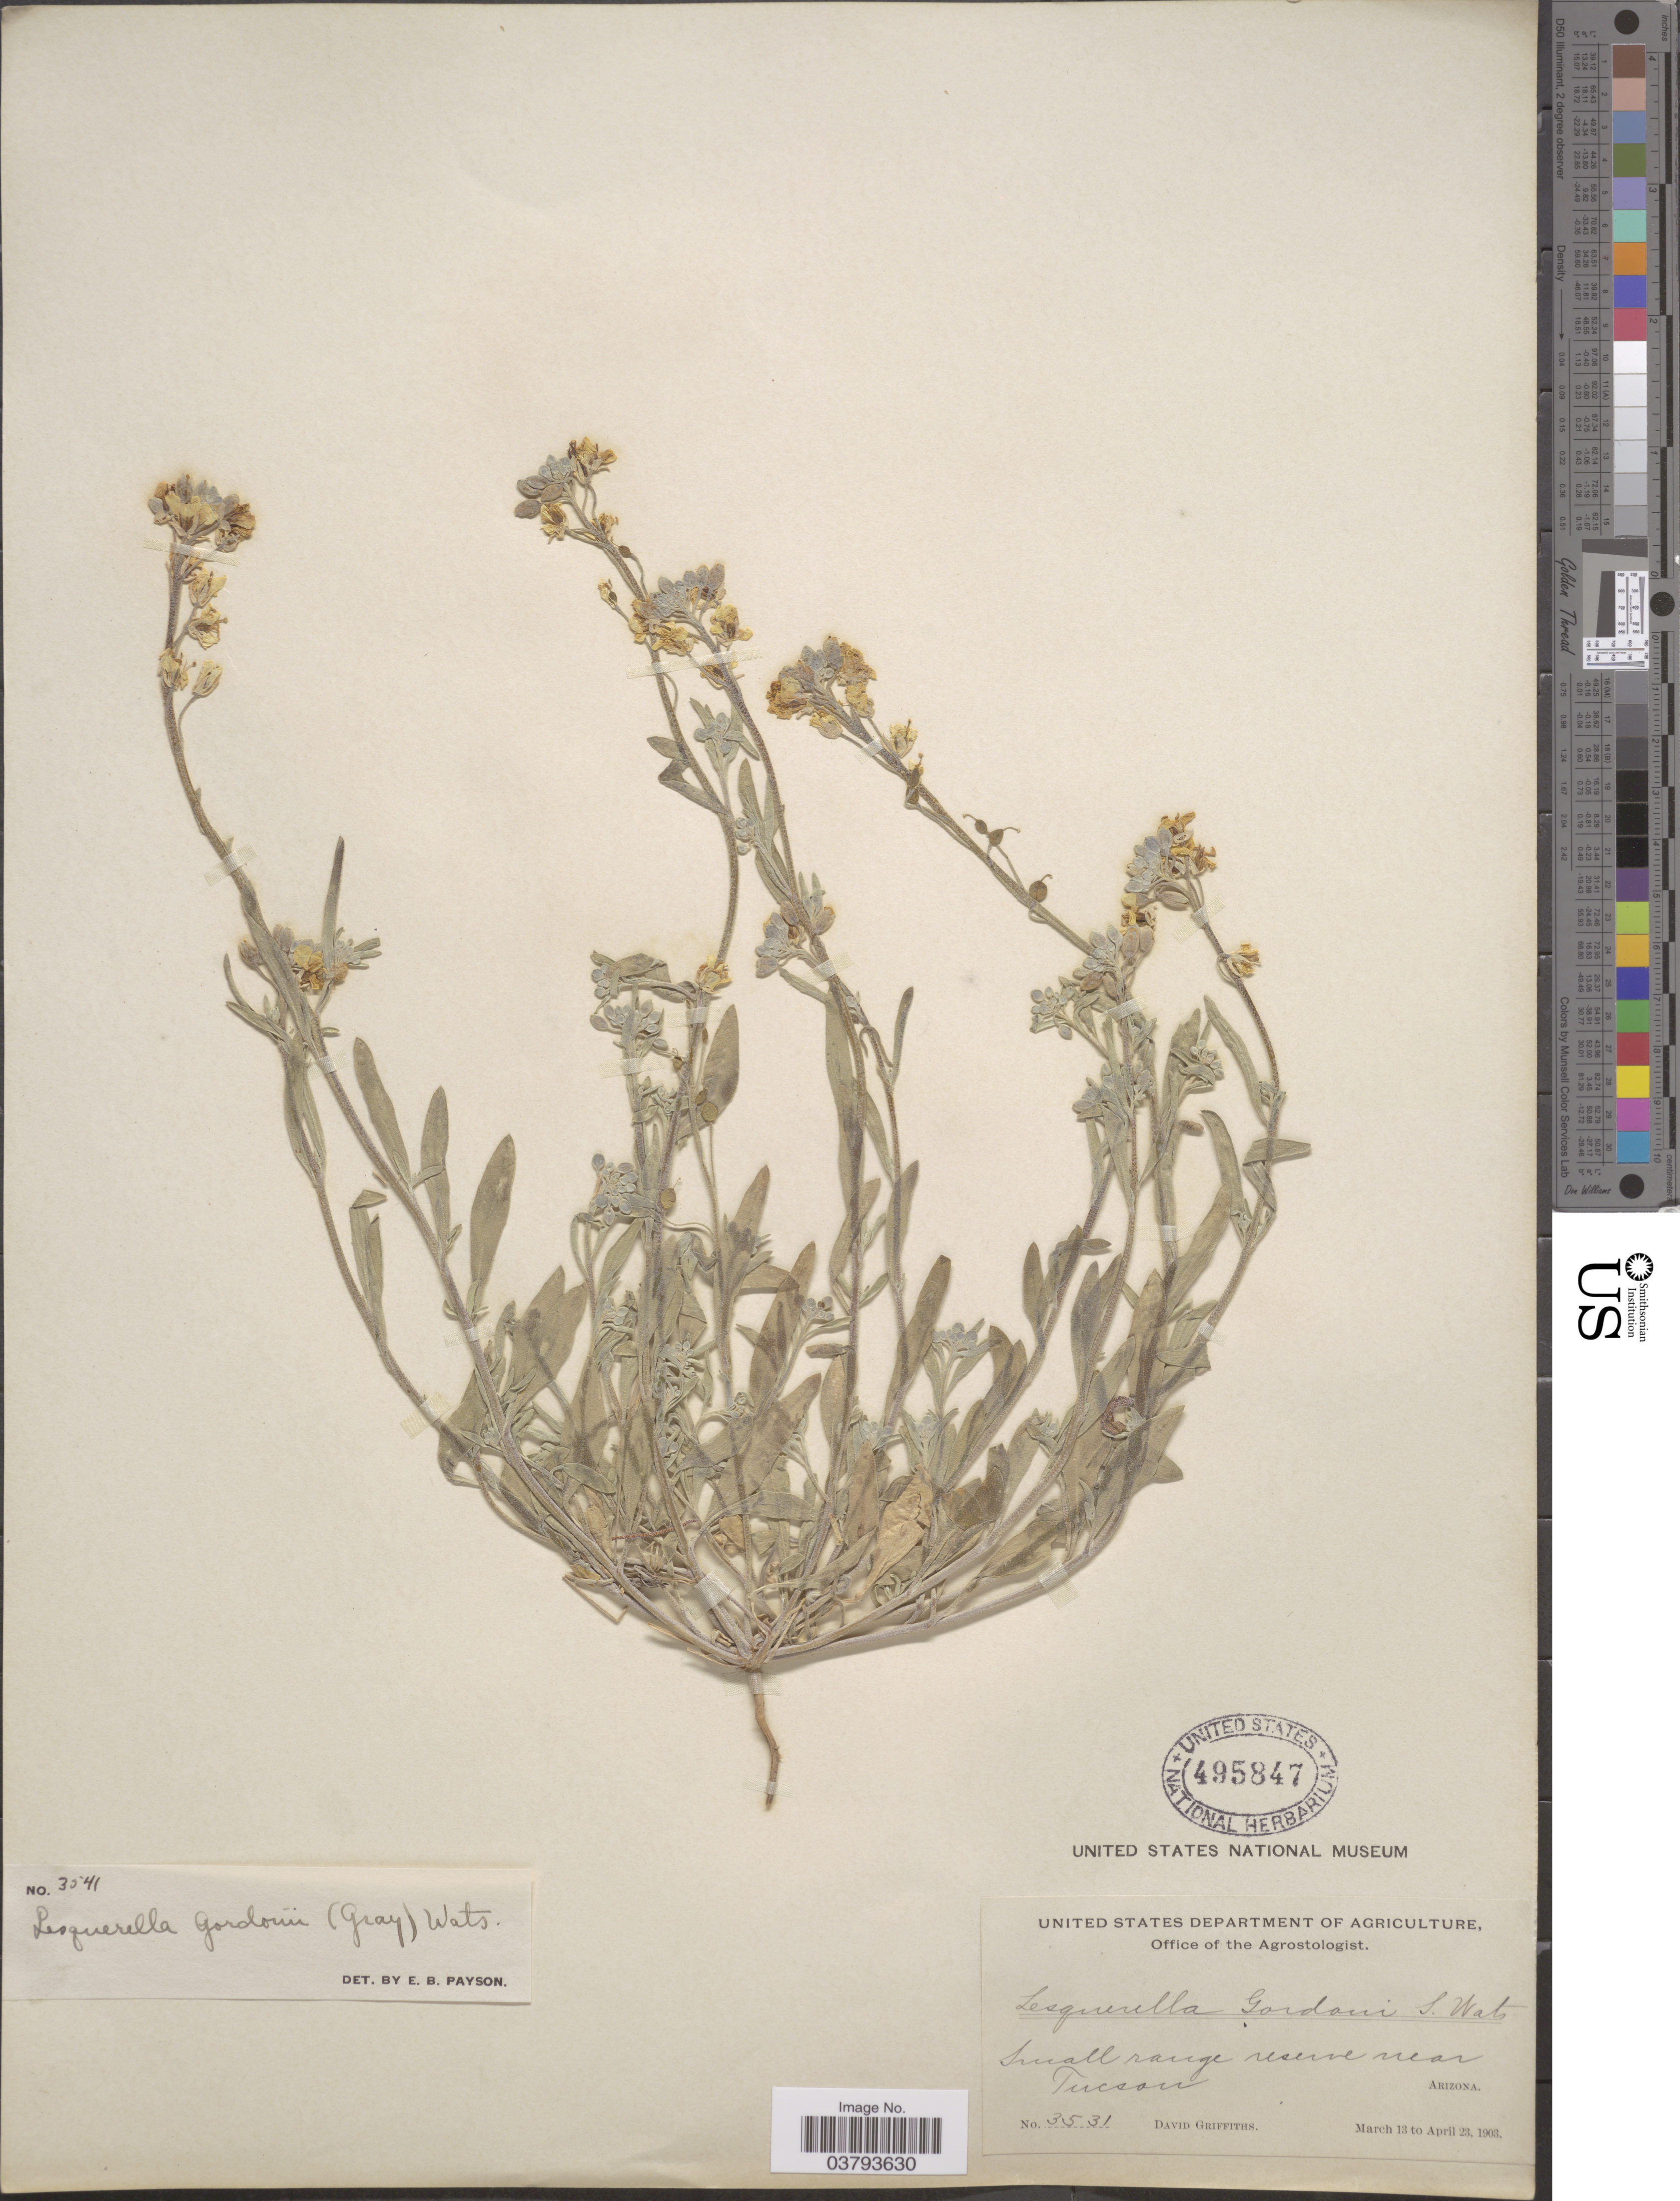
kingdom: Plantae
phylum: Tracheophyta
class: Magnoliopsida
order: Brassicales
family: Brassicaceae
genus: Lesquerella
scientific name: Lesquerella gordonii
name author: (A. Gray) S. Watson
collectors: D. Griffiths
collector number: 3531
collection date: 1903-03-13/1903-04-23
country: United States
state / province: Arizona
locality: Small range reserve near Tucson.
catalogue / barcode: US 495847